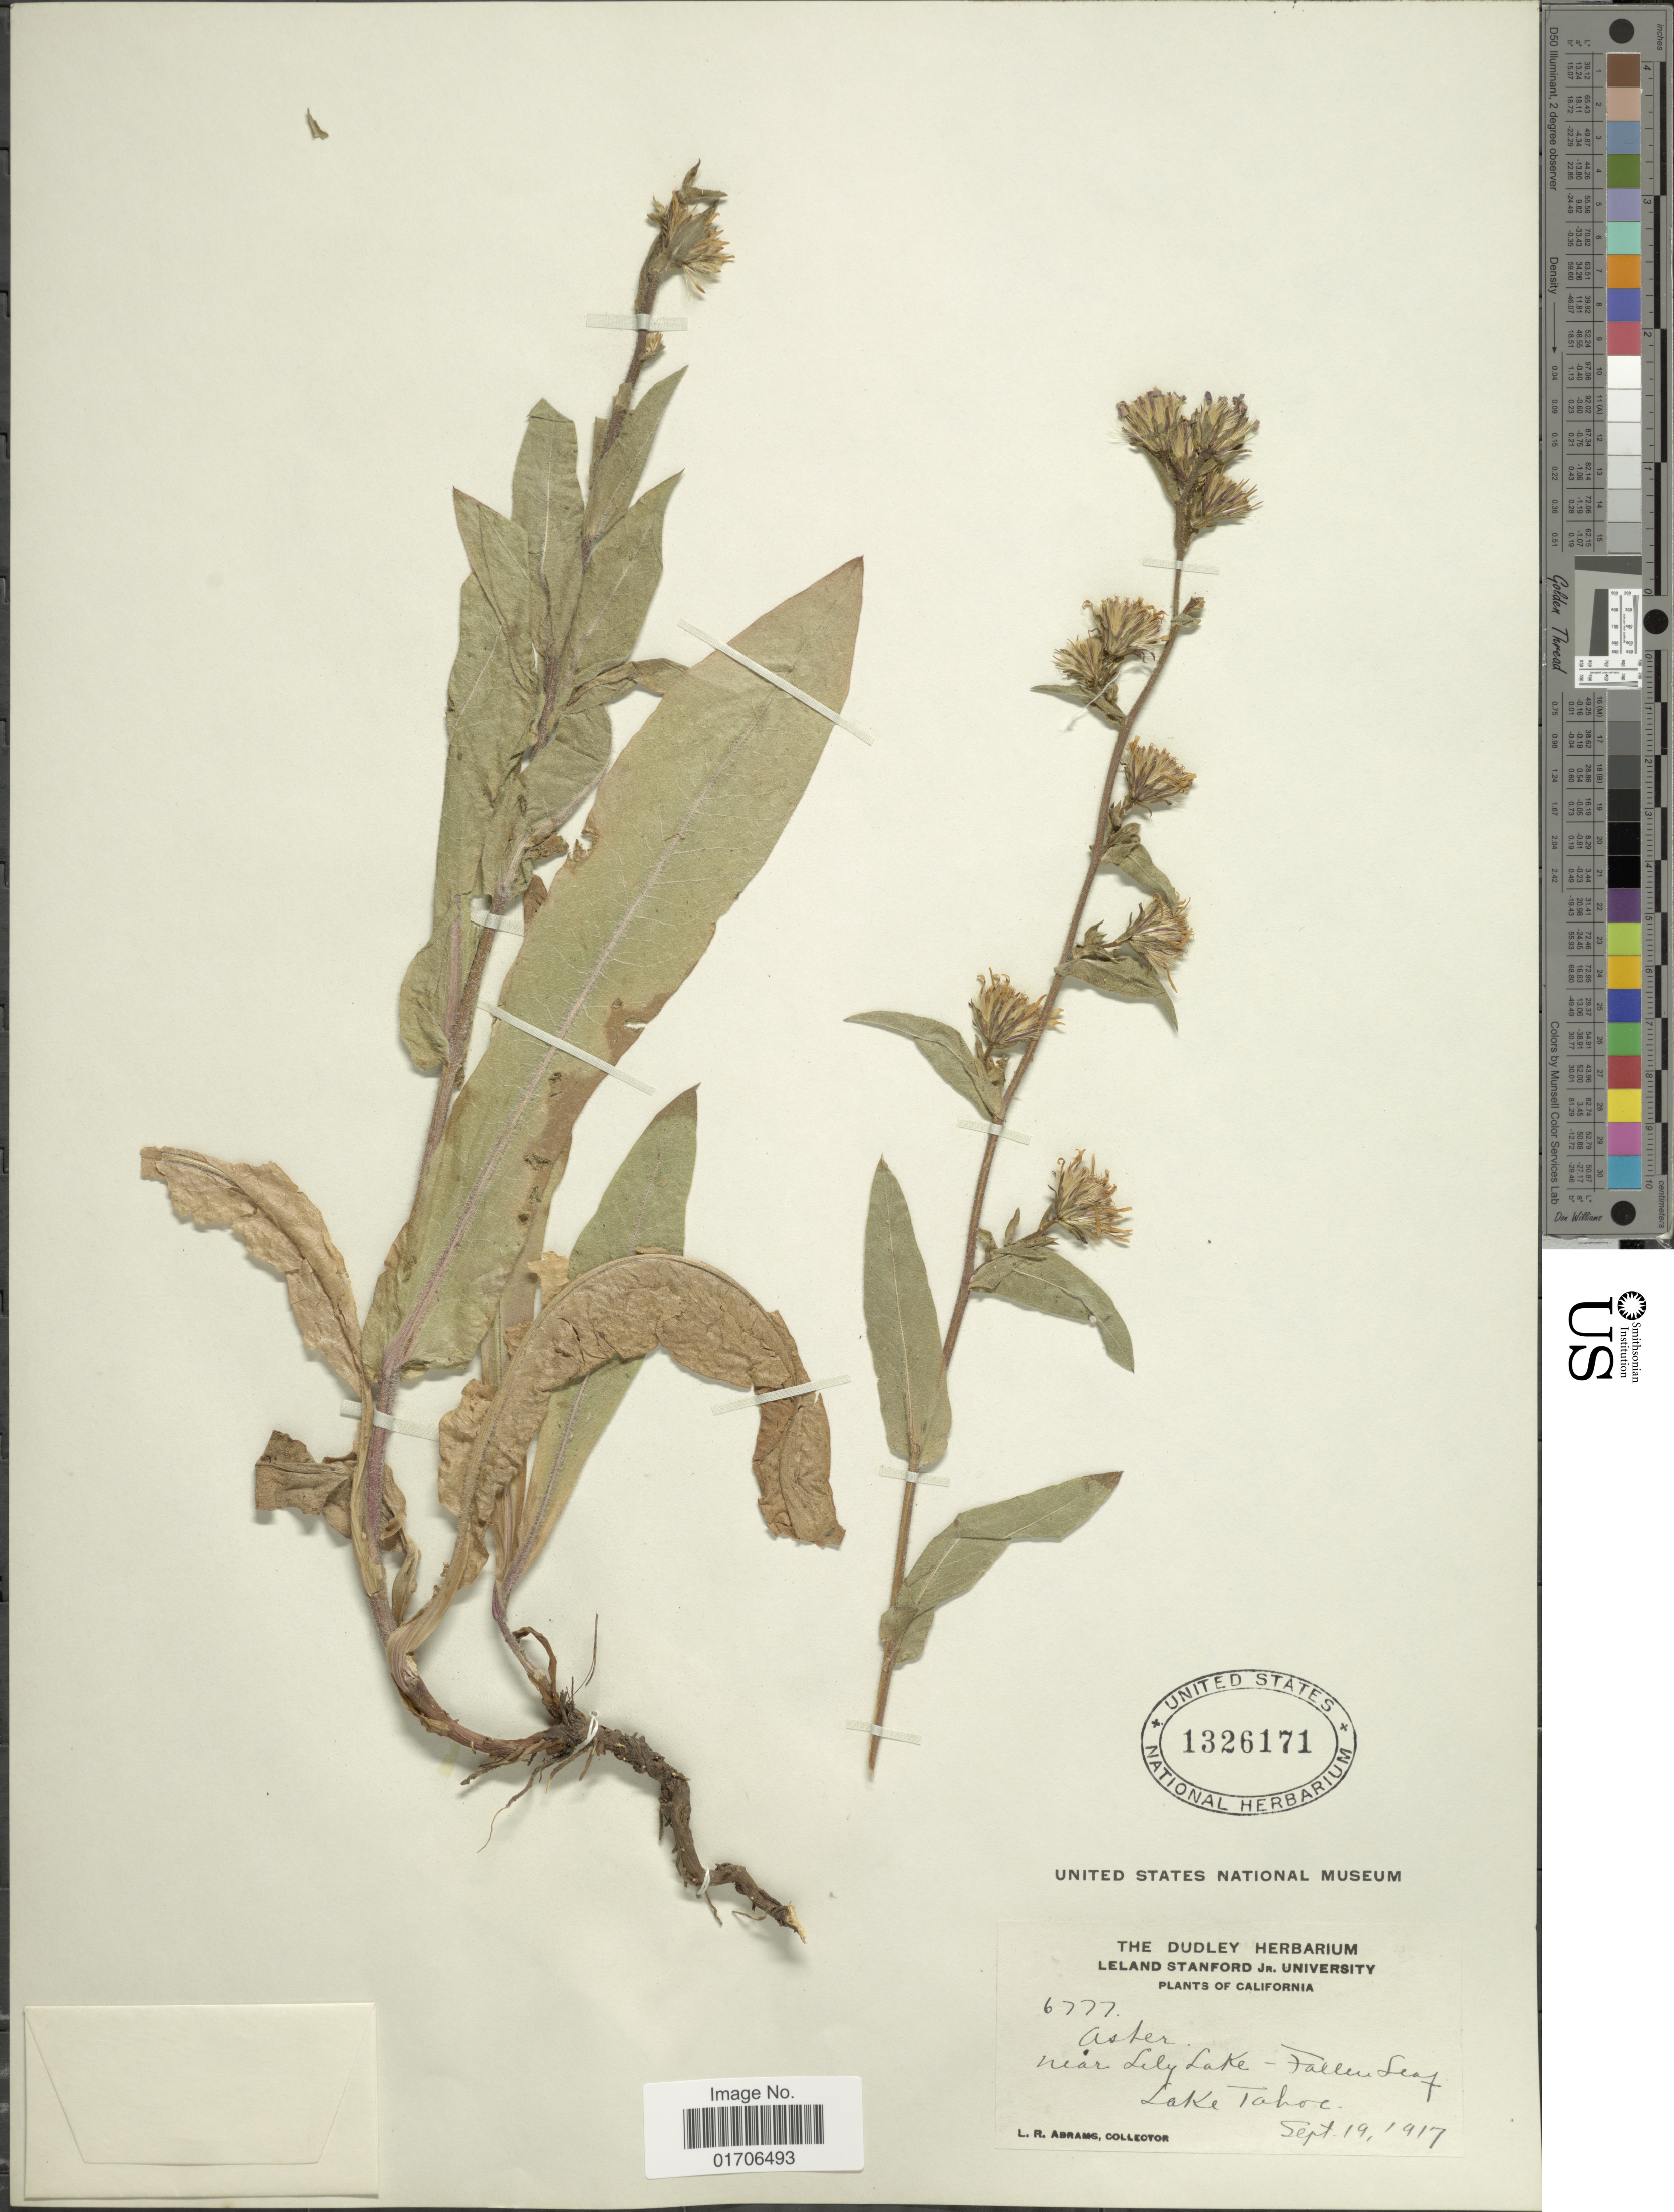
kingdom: Plantae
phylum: Tracheophyta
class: Magnoliopsida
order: Asterales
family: Asteraceae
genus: Eurybia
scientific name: Eurybia integrifolia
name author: (Nutt.) G.L. Nesom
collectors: L. Abrams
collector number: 6777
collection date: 1917-09-19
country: United States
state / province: California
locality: Near Lily Lake - Fallen Leaf, Lake Tahoe.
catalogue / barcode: US 1326171